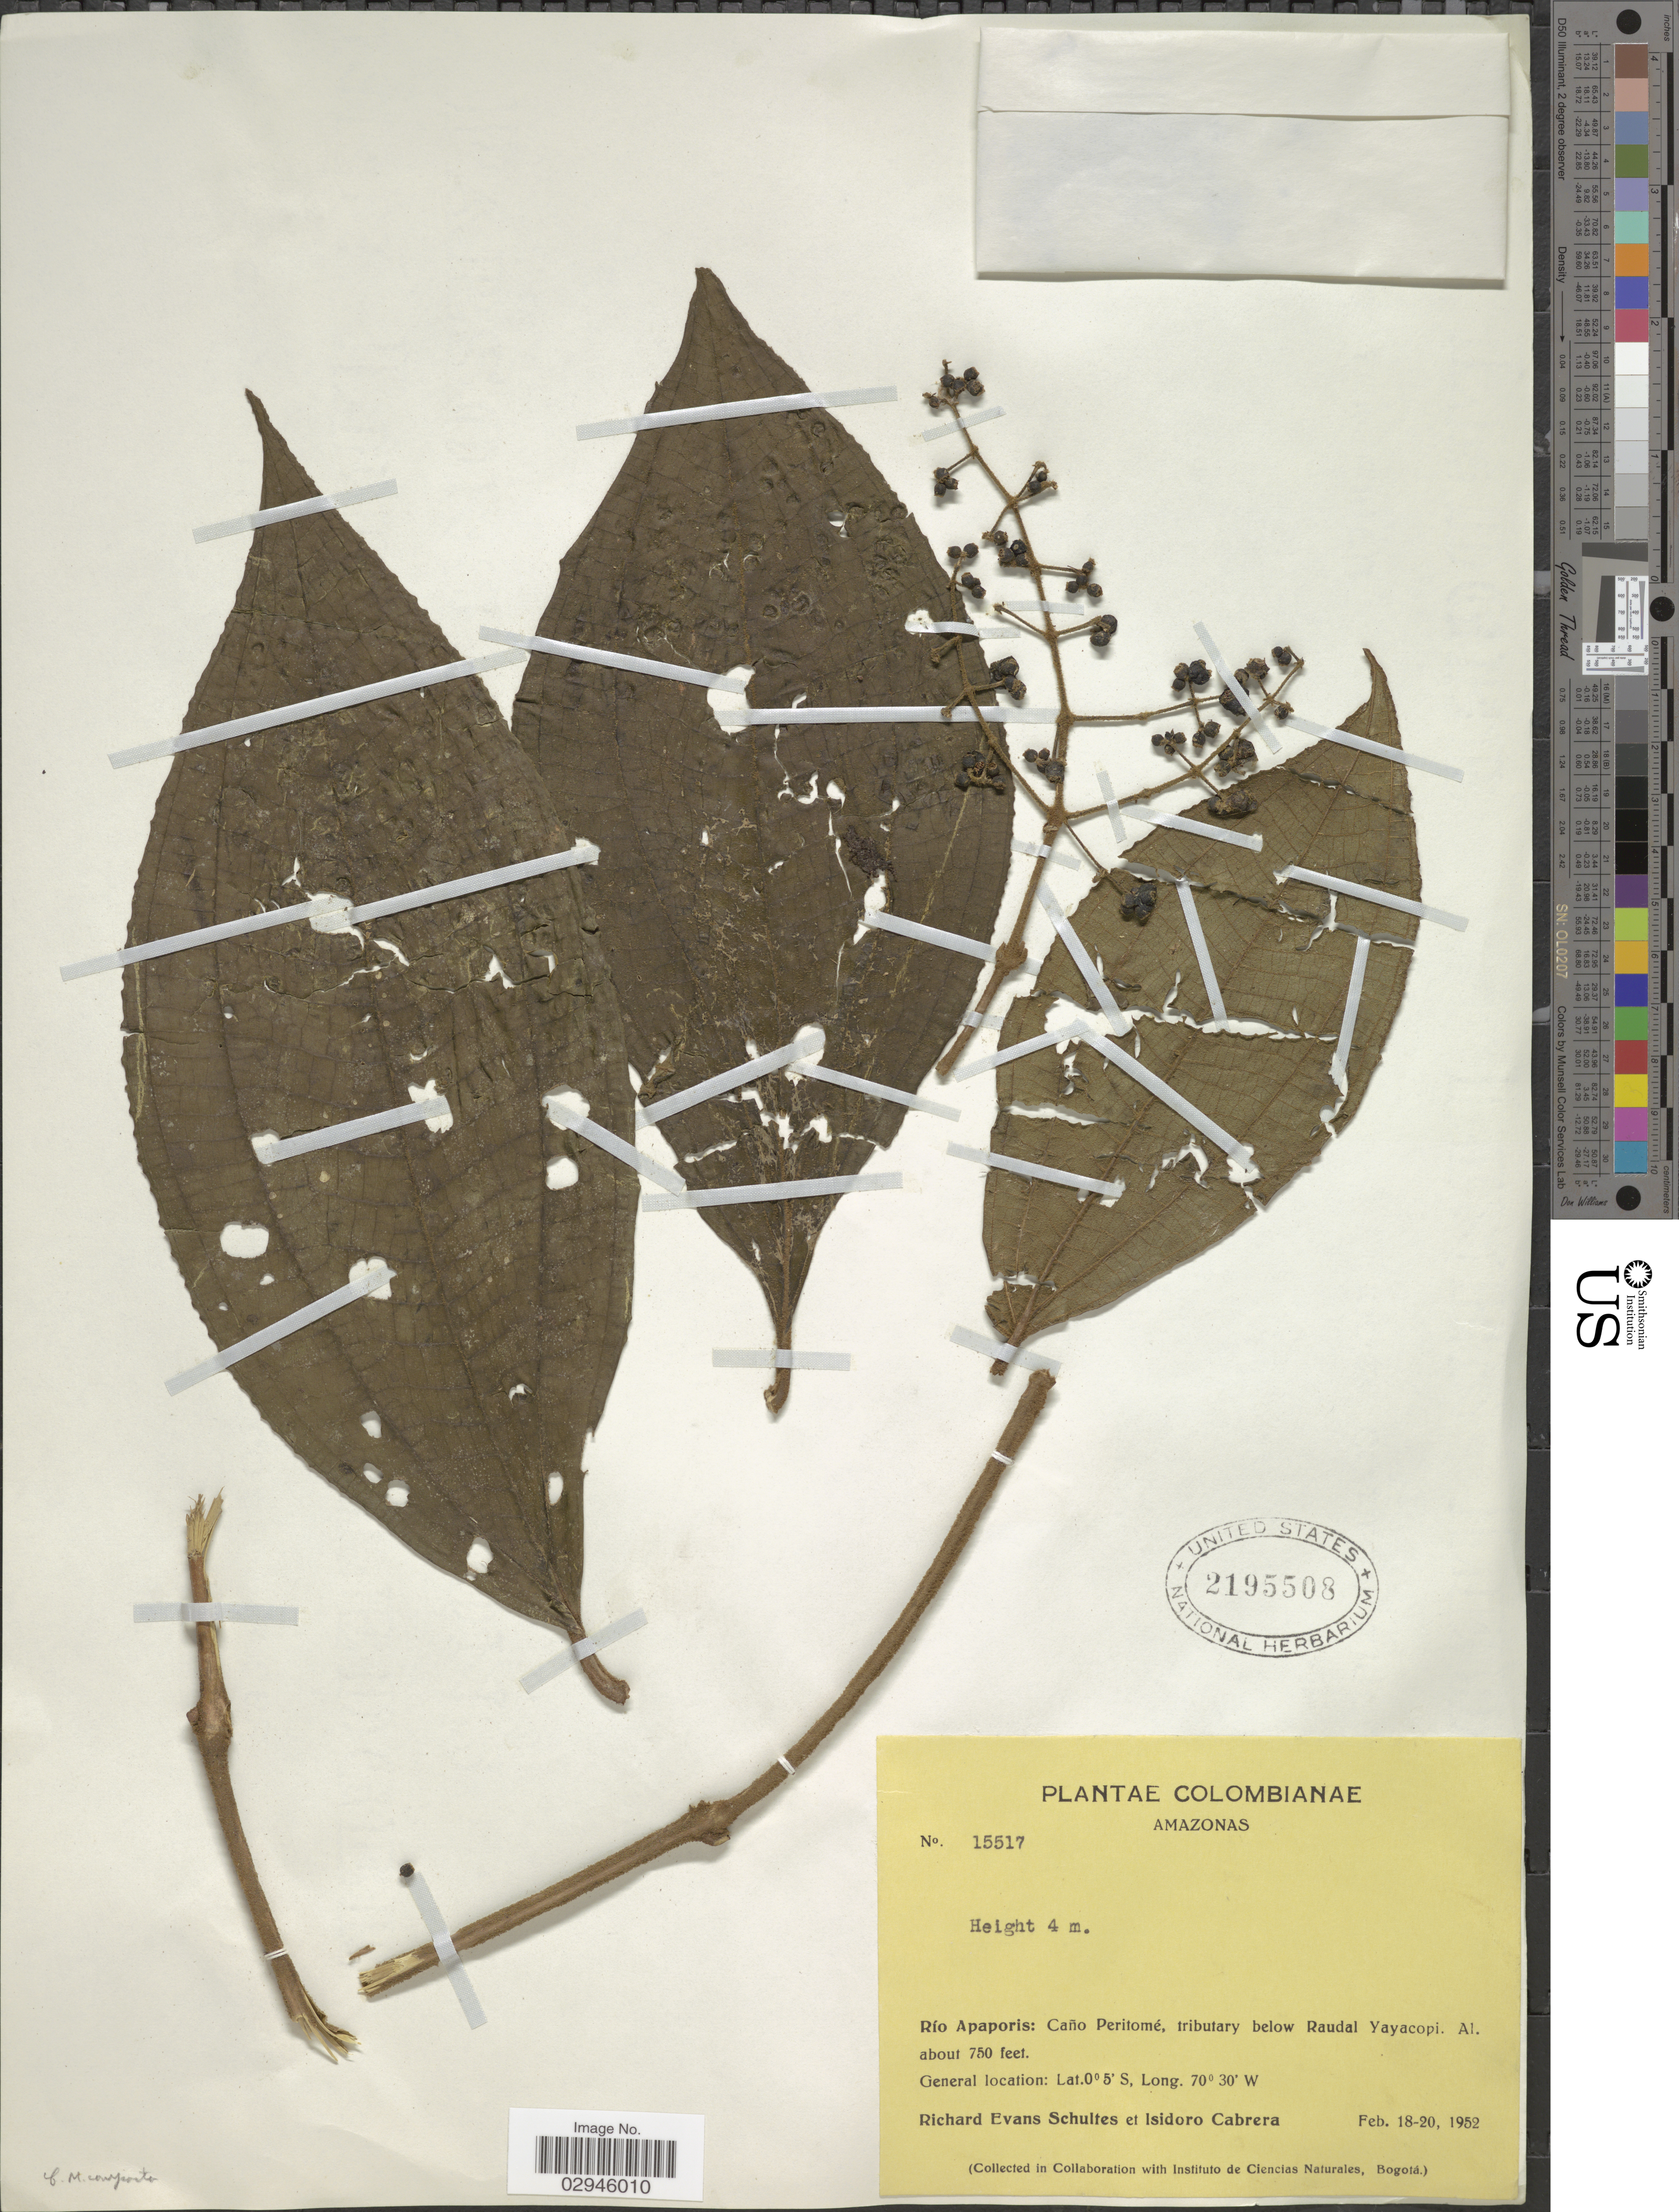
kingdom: Plantae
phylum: Tracheophyta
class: Magnoliopsida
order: Myrtales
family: Melastomataceae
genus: Miconia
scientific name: Miconia sp.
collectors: R. E. Schultes & I. Cabrera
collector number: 15517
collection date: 1952-02-18/1952-02-20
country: Colombia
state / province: Amazônas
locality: Río Apaporis: Cano Peritomé, tributary below Raudal Yayacopi.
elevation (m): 229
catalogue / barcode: US 2195508